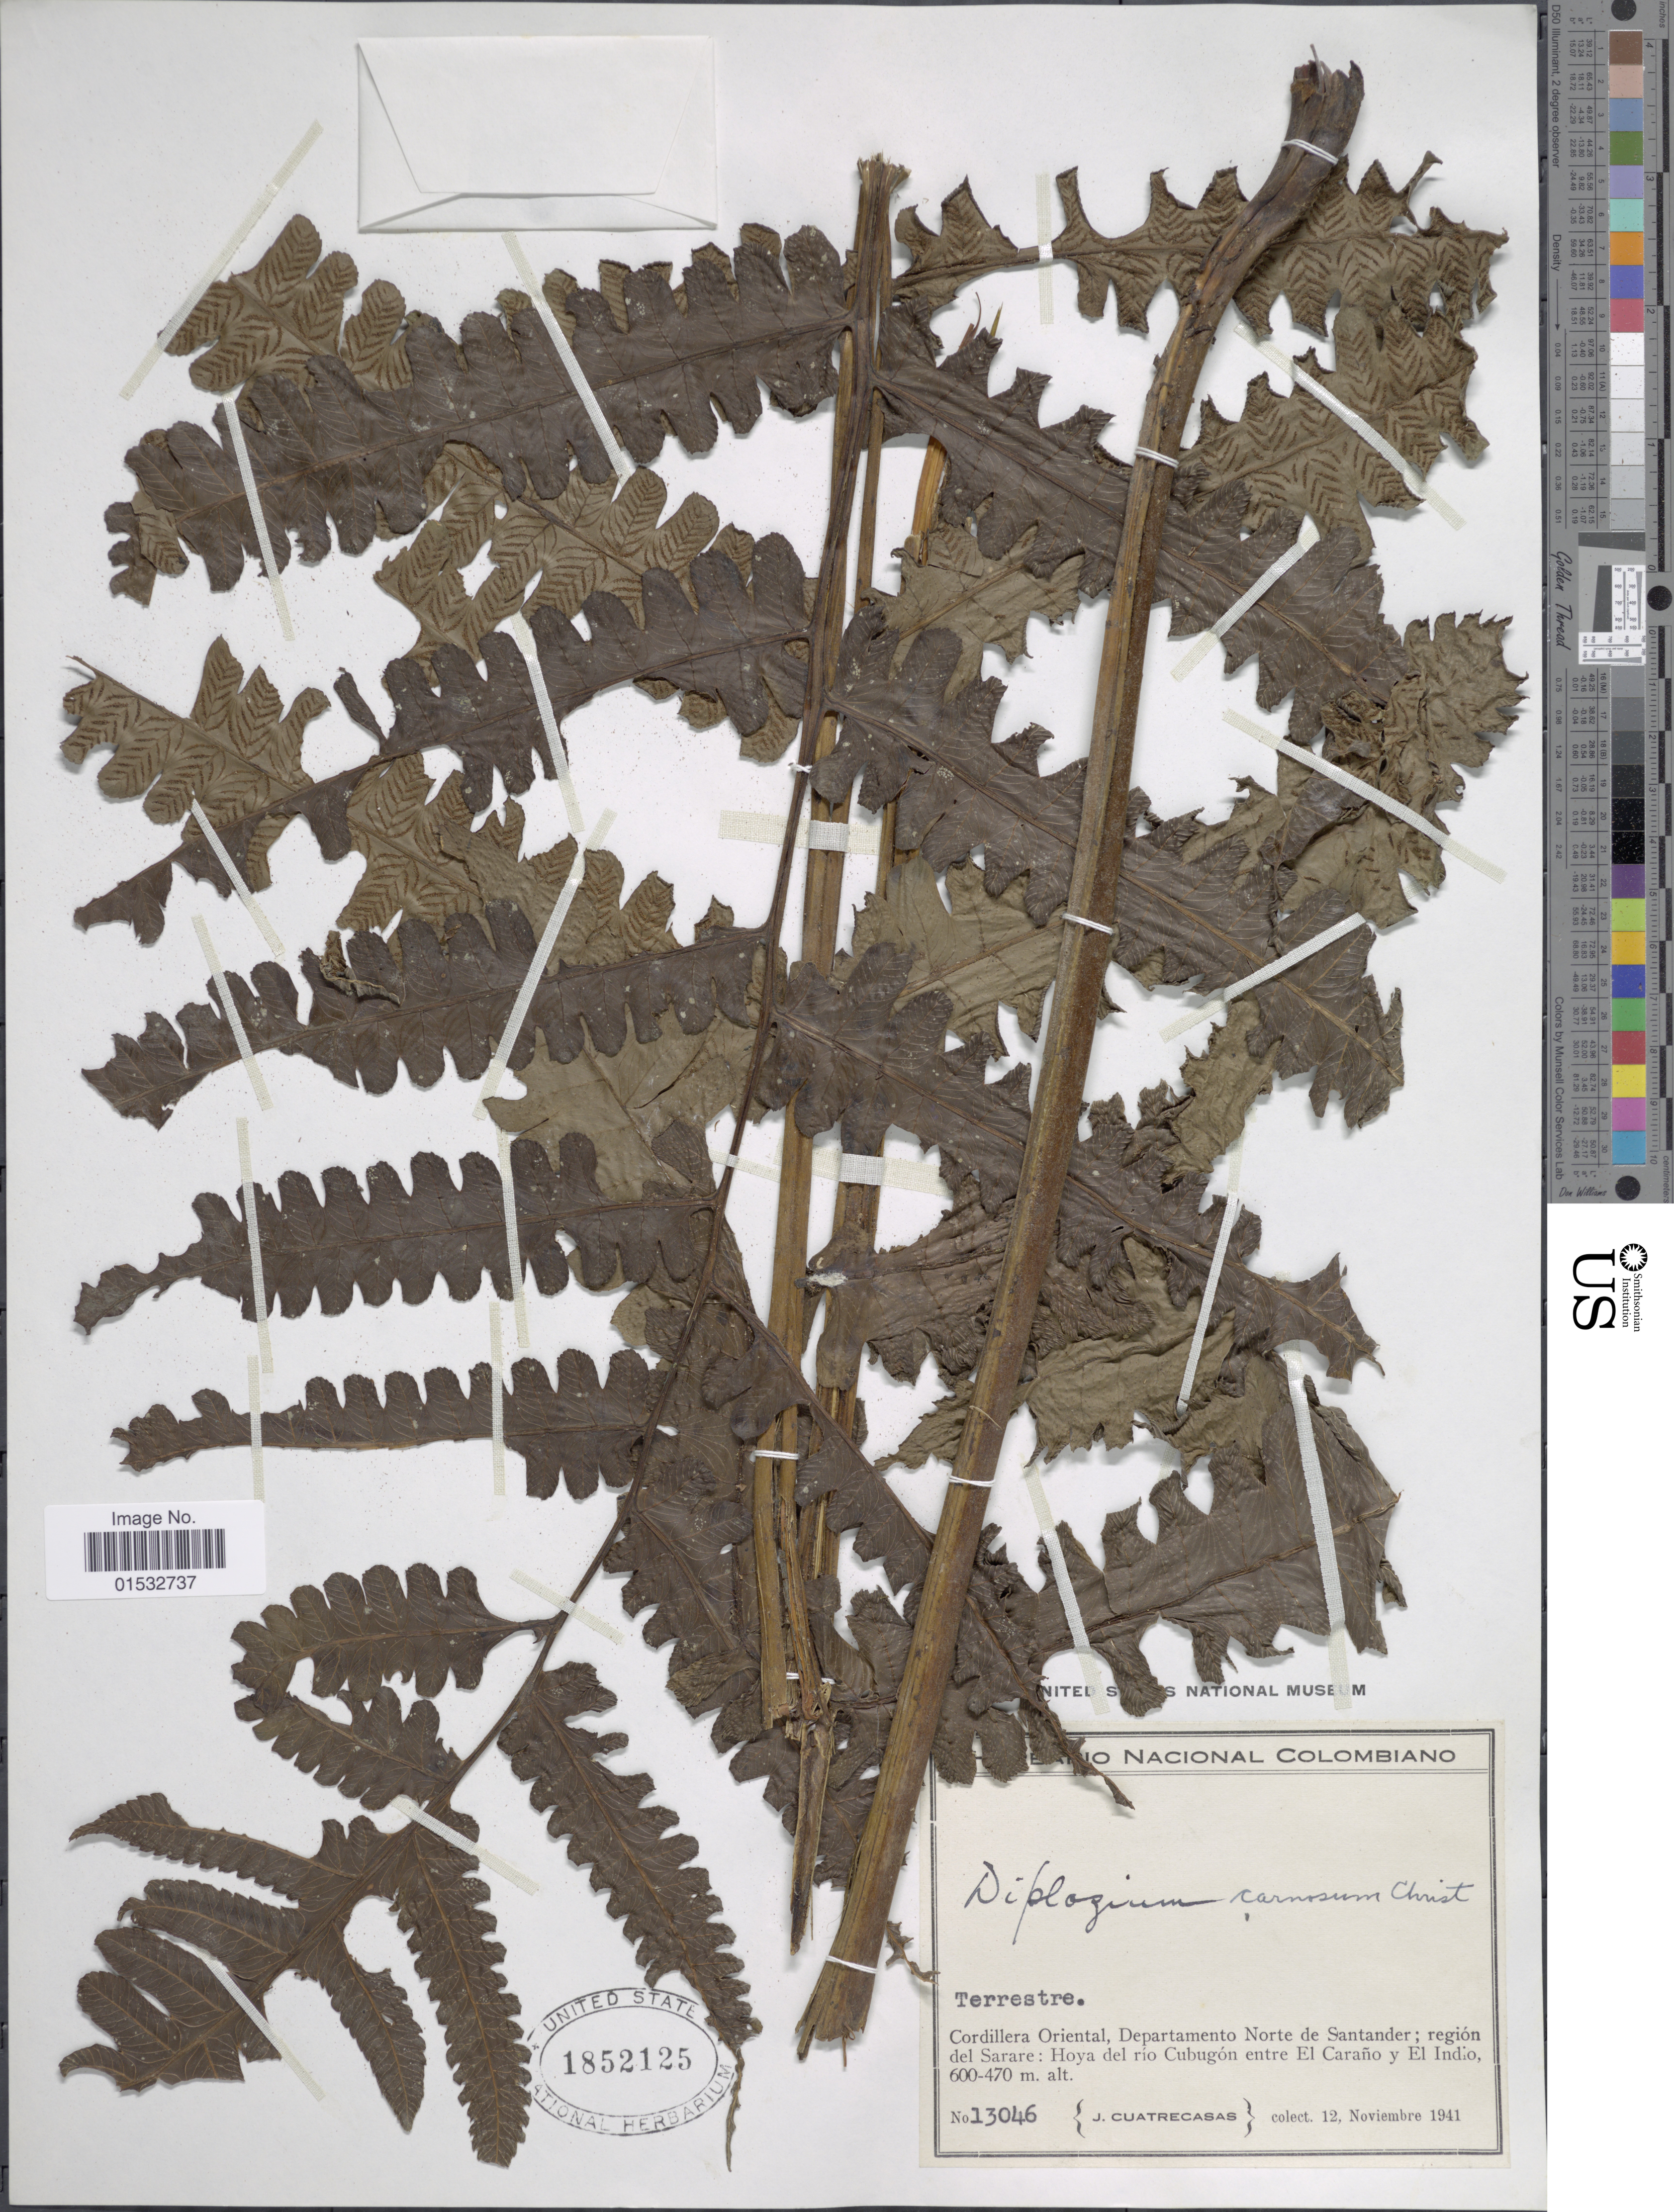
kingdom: Plantae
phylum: Tracheophyta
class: Polypodiopsida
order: Polypodiales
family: Athyriaceae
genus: Diplazium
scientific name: Diplazium carnosum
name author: Christ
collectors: J. Cuatrecasas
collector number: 13046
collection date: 1941-11-12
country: Colombia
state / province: Norte de Santander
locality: Cordillera Oriental; región del Sarare: Hoya del río Cubugón entre El Caraño y El Indio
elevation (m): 470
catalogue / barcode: US 1852125